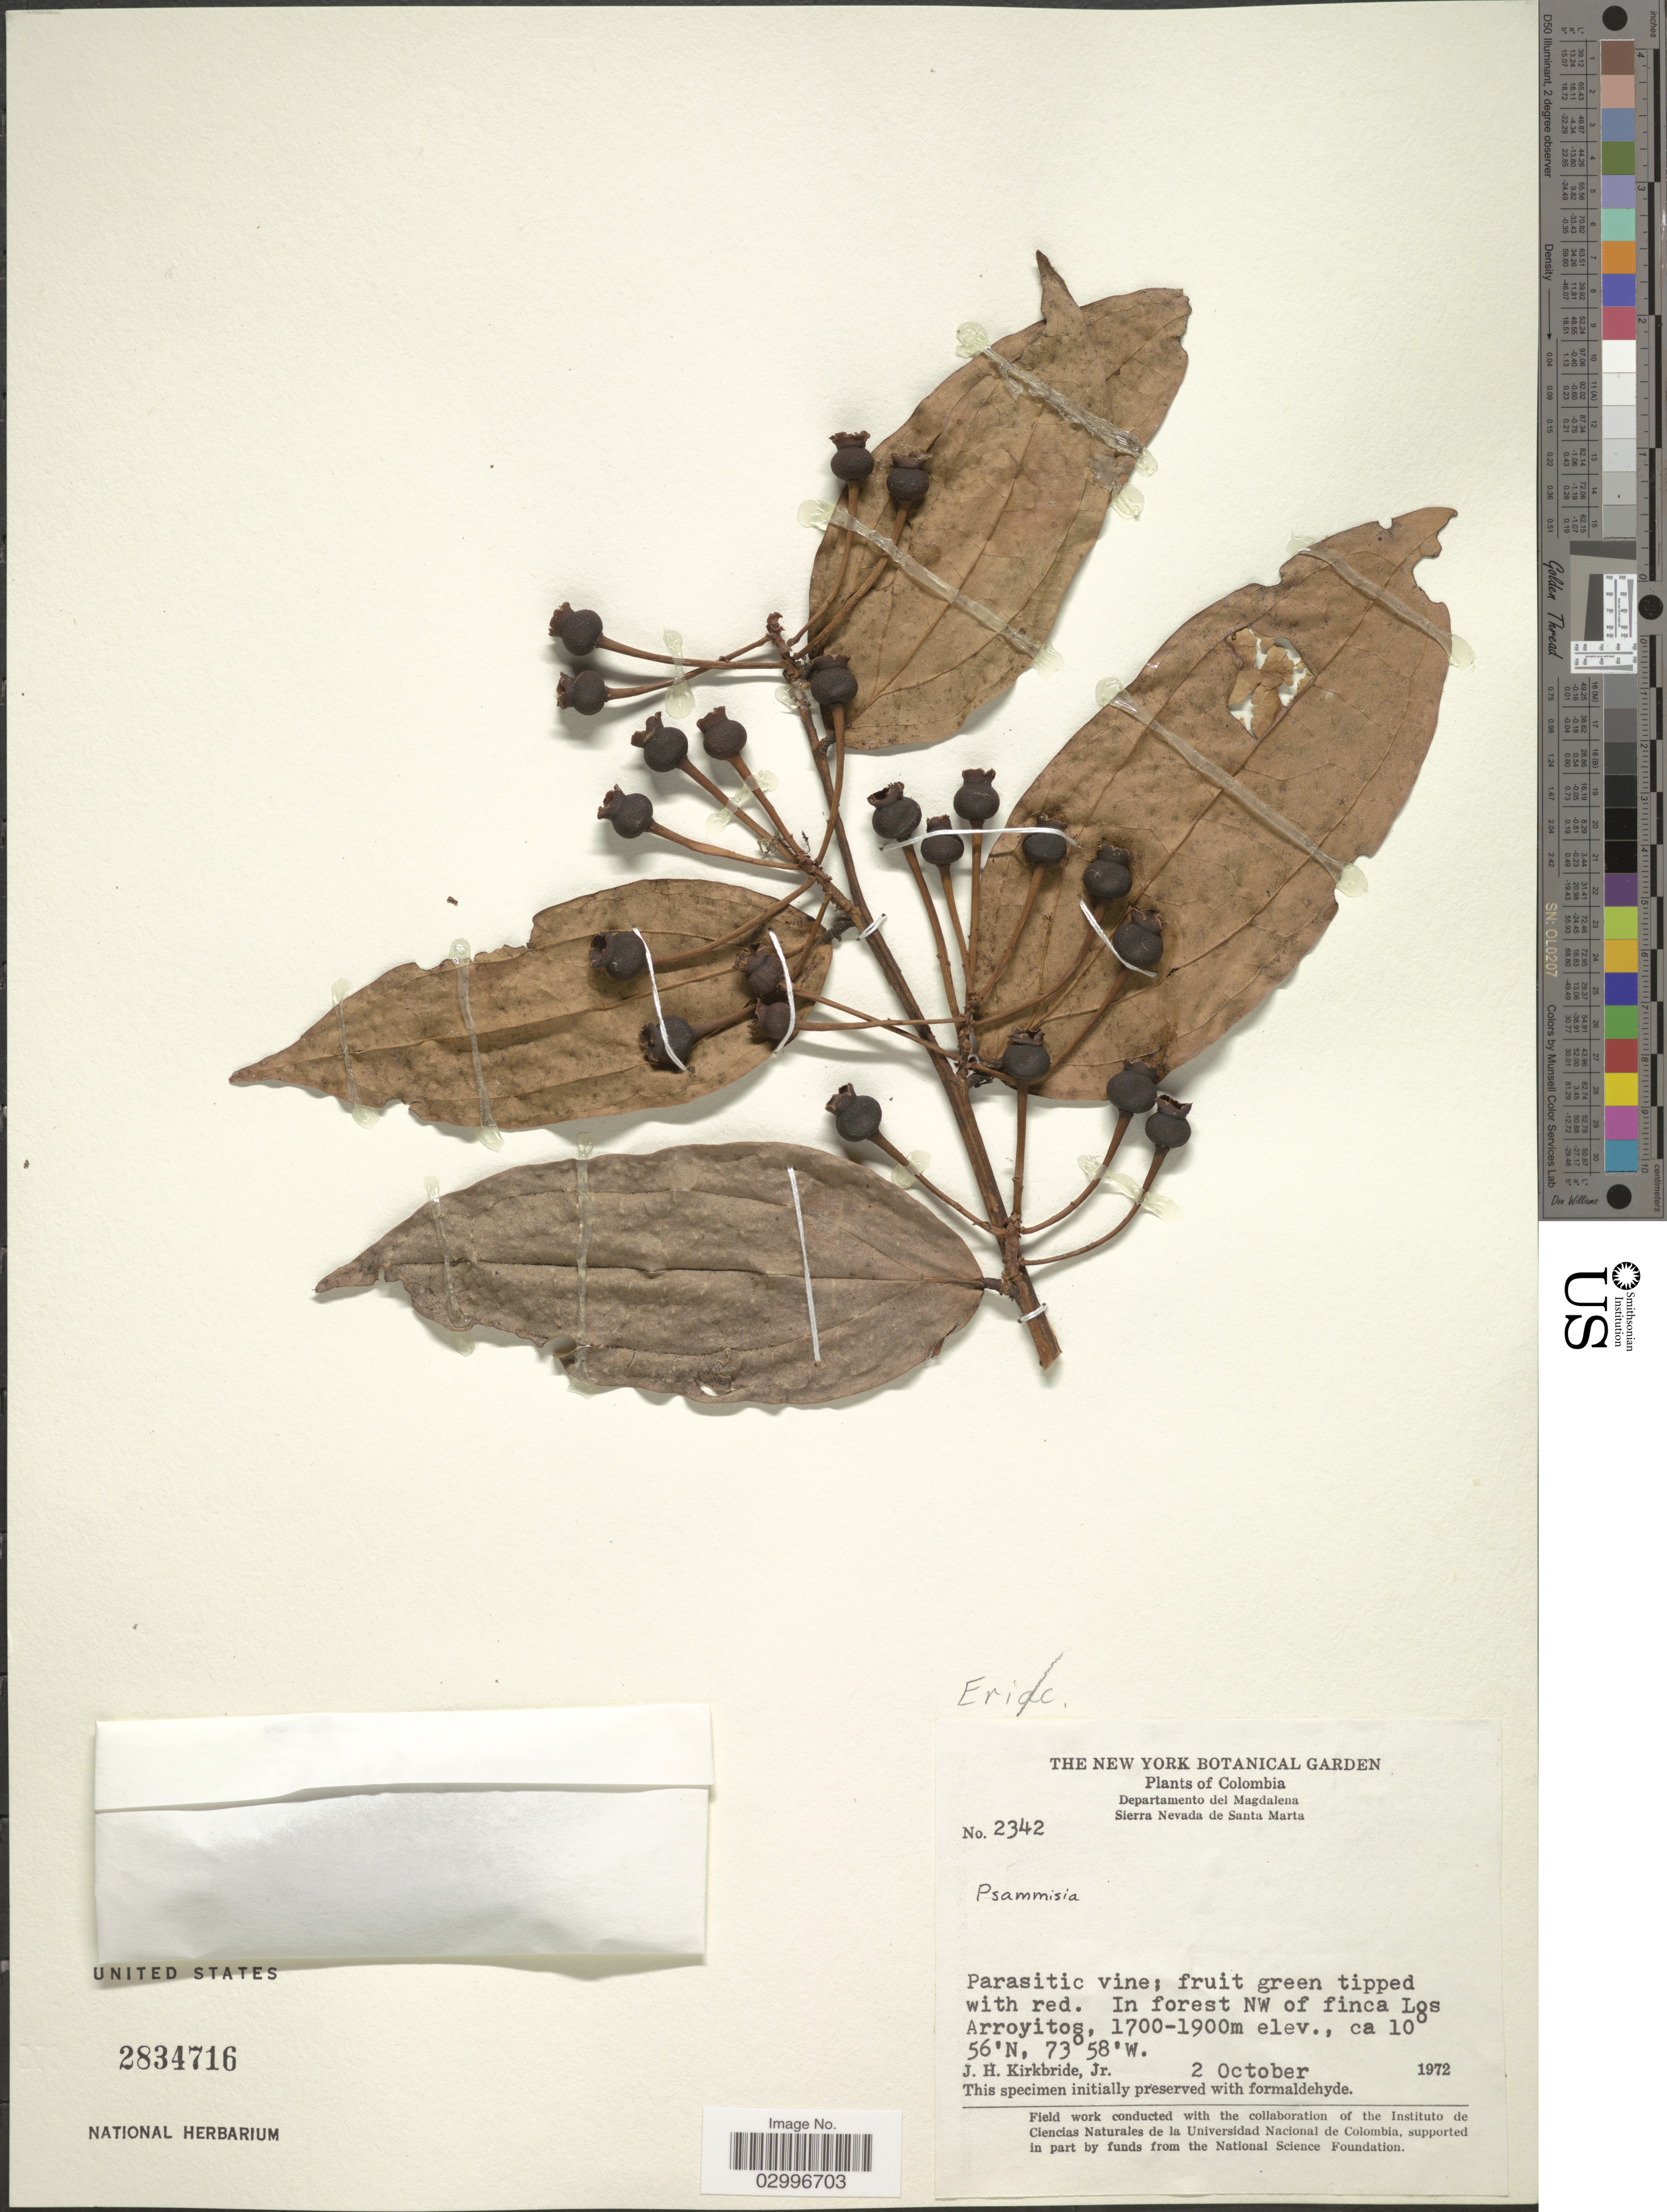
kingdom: Plantae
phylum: Tracheophyta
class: Magnoliopsida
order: Ericales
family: Ericaceae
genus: Psammisia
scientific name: Psammisia sp.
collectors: J. H. Kirkbride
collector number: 2342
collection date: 1972-10-02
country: Colombia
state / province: Magdalena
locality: Departamento del Magdalena. Sierra Nevada de Santa Marta. In forest NW of finca Los Arroyitos.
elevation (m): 1700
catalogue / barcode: US 2834716